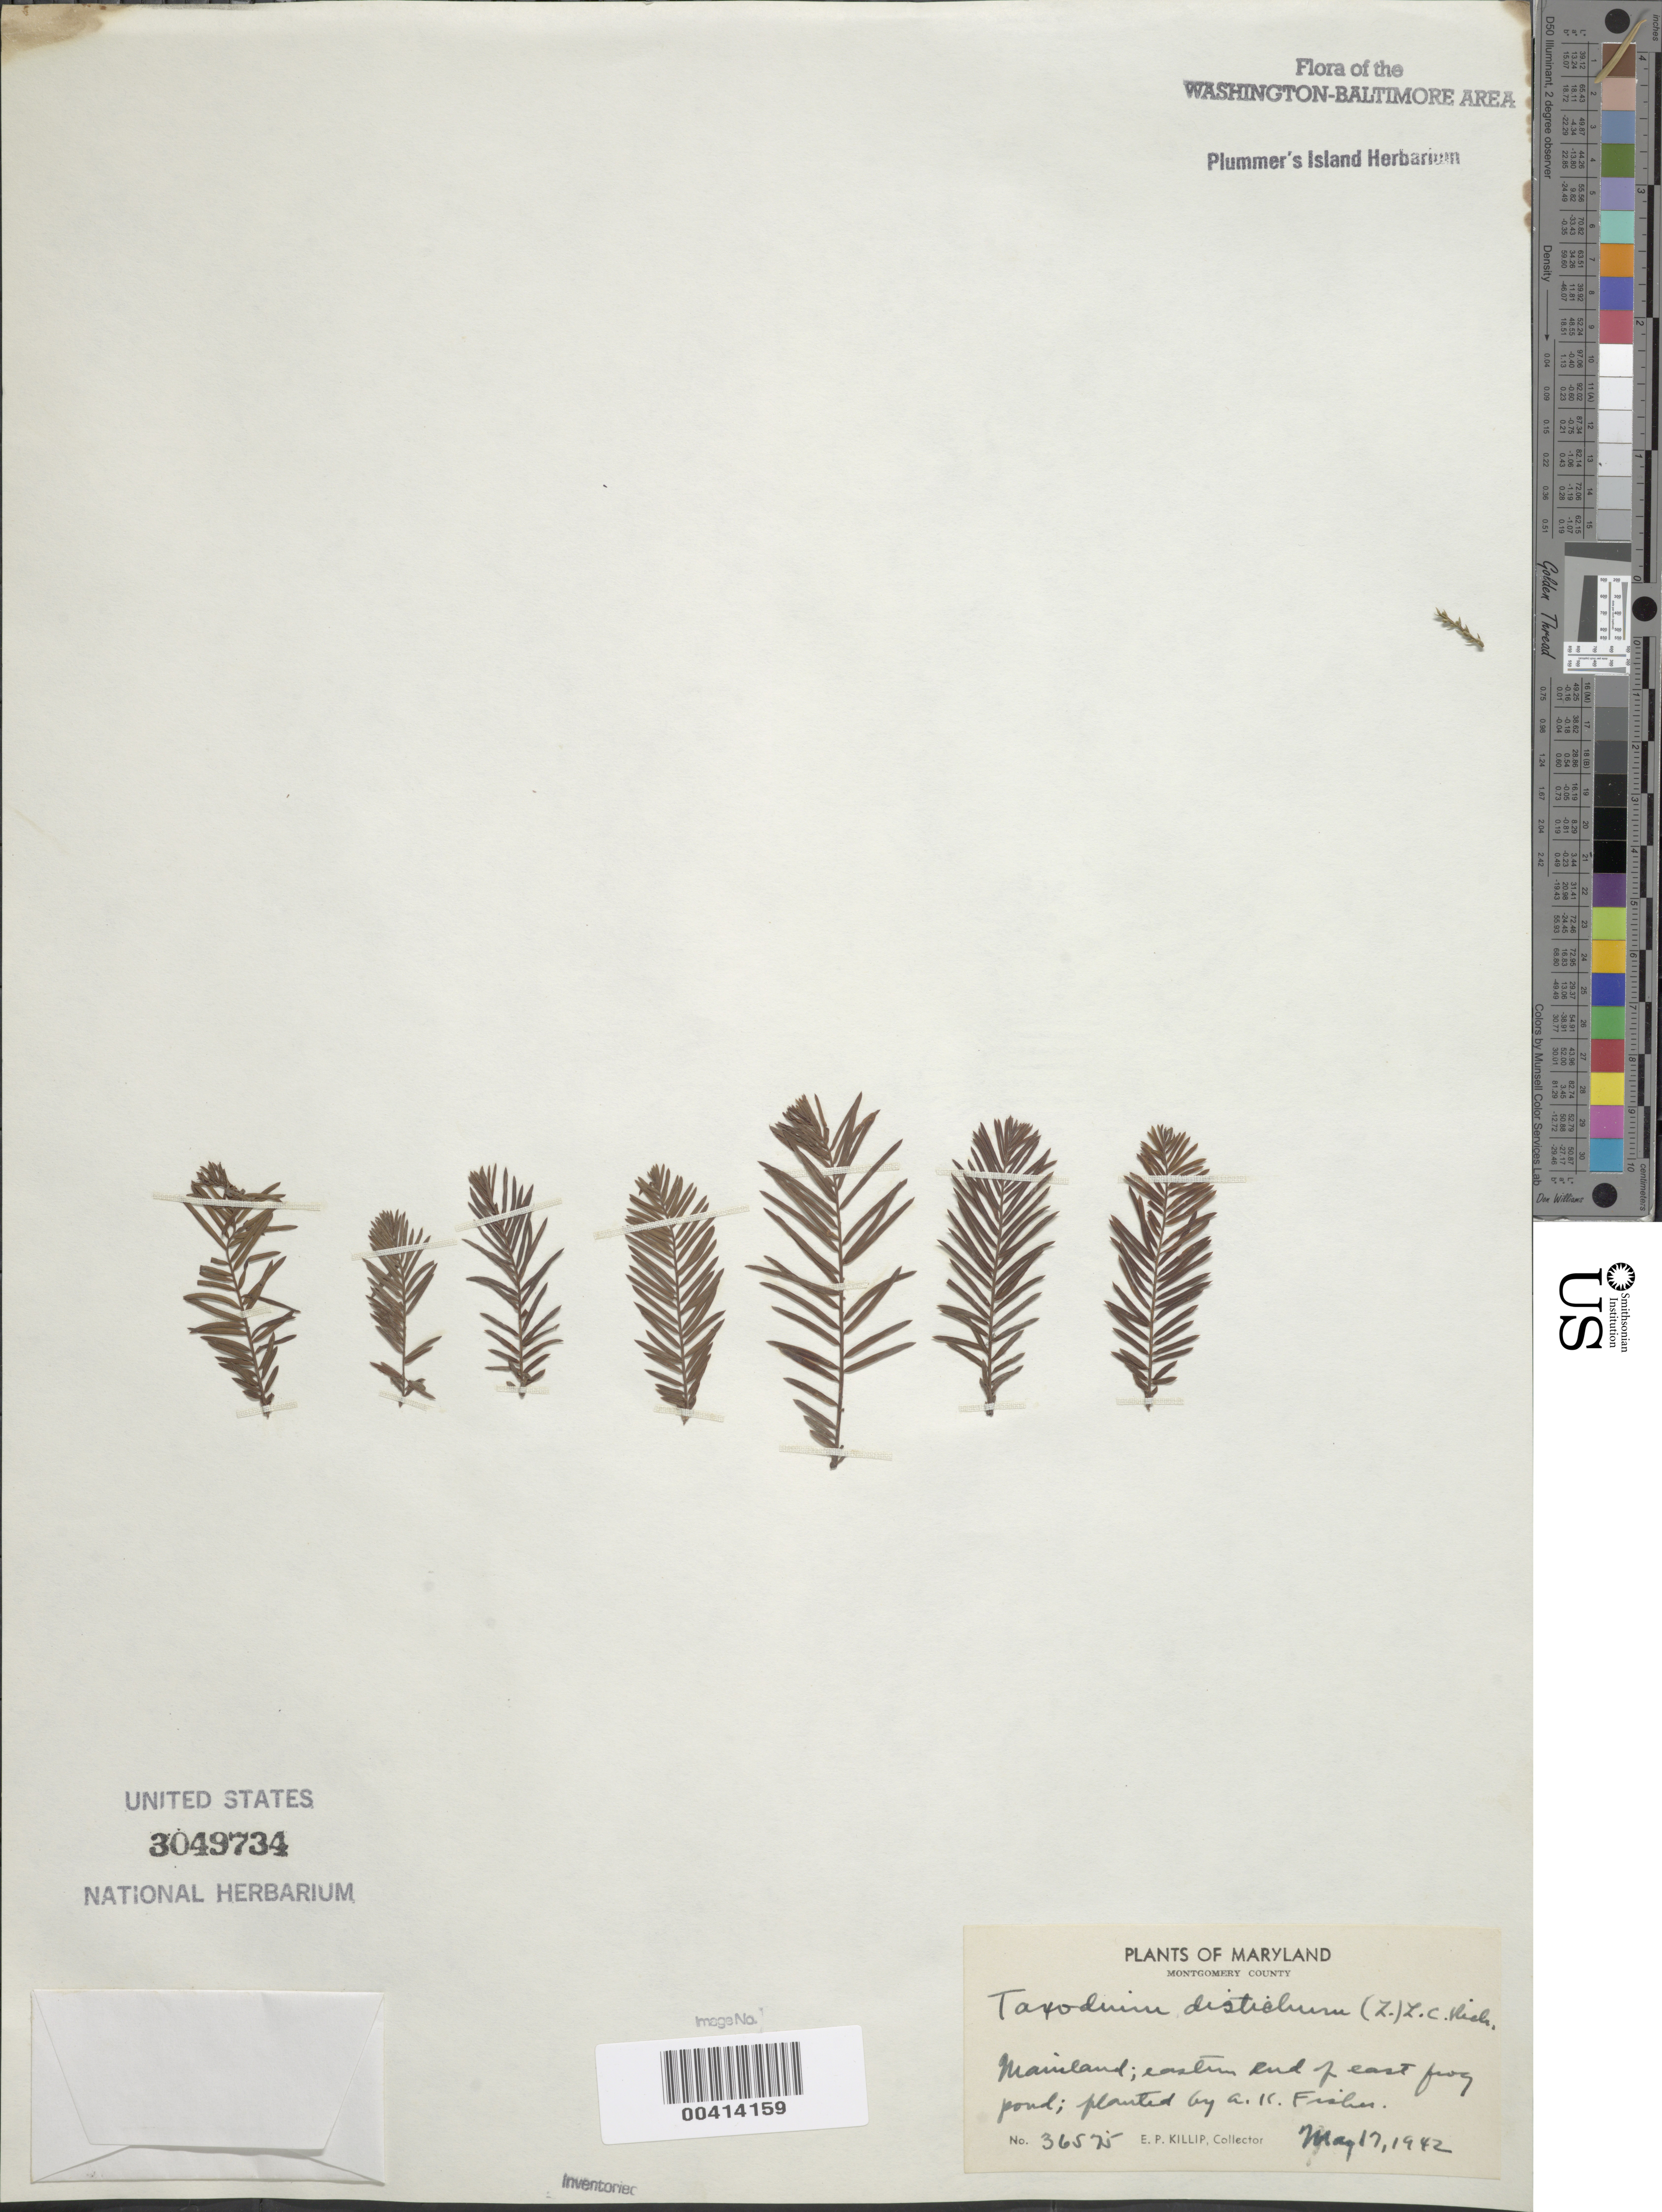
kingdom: Plantae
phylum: Tracheophyta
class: Pinopsida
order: Pinales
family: Cupressaceae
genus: Taxodium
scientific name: Taxodium distichum var. imbricarium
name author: (L.) Rich.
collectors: E. P. Killip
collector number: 36575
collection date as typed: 17 May 1942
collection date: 1942-05-17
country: United States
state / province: Maryland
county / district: Montgomery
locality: Plummer's Island, Mainland, eastern end of east Frog Pond. C. & O. Canal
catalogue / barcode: US 3049734